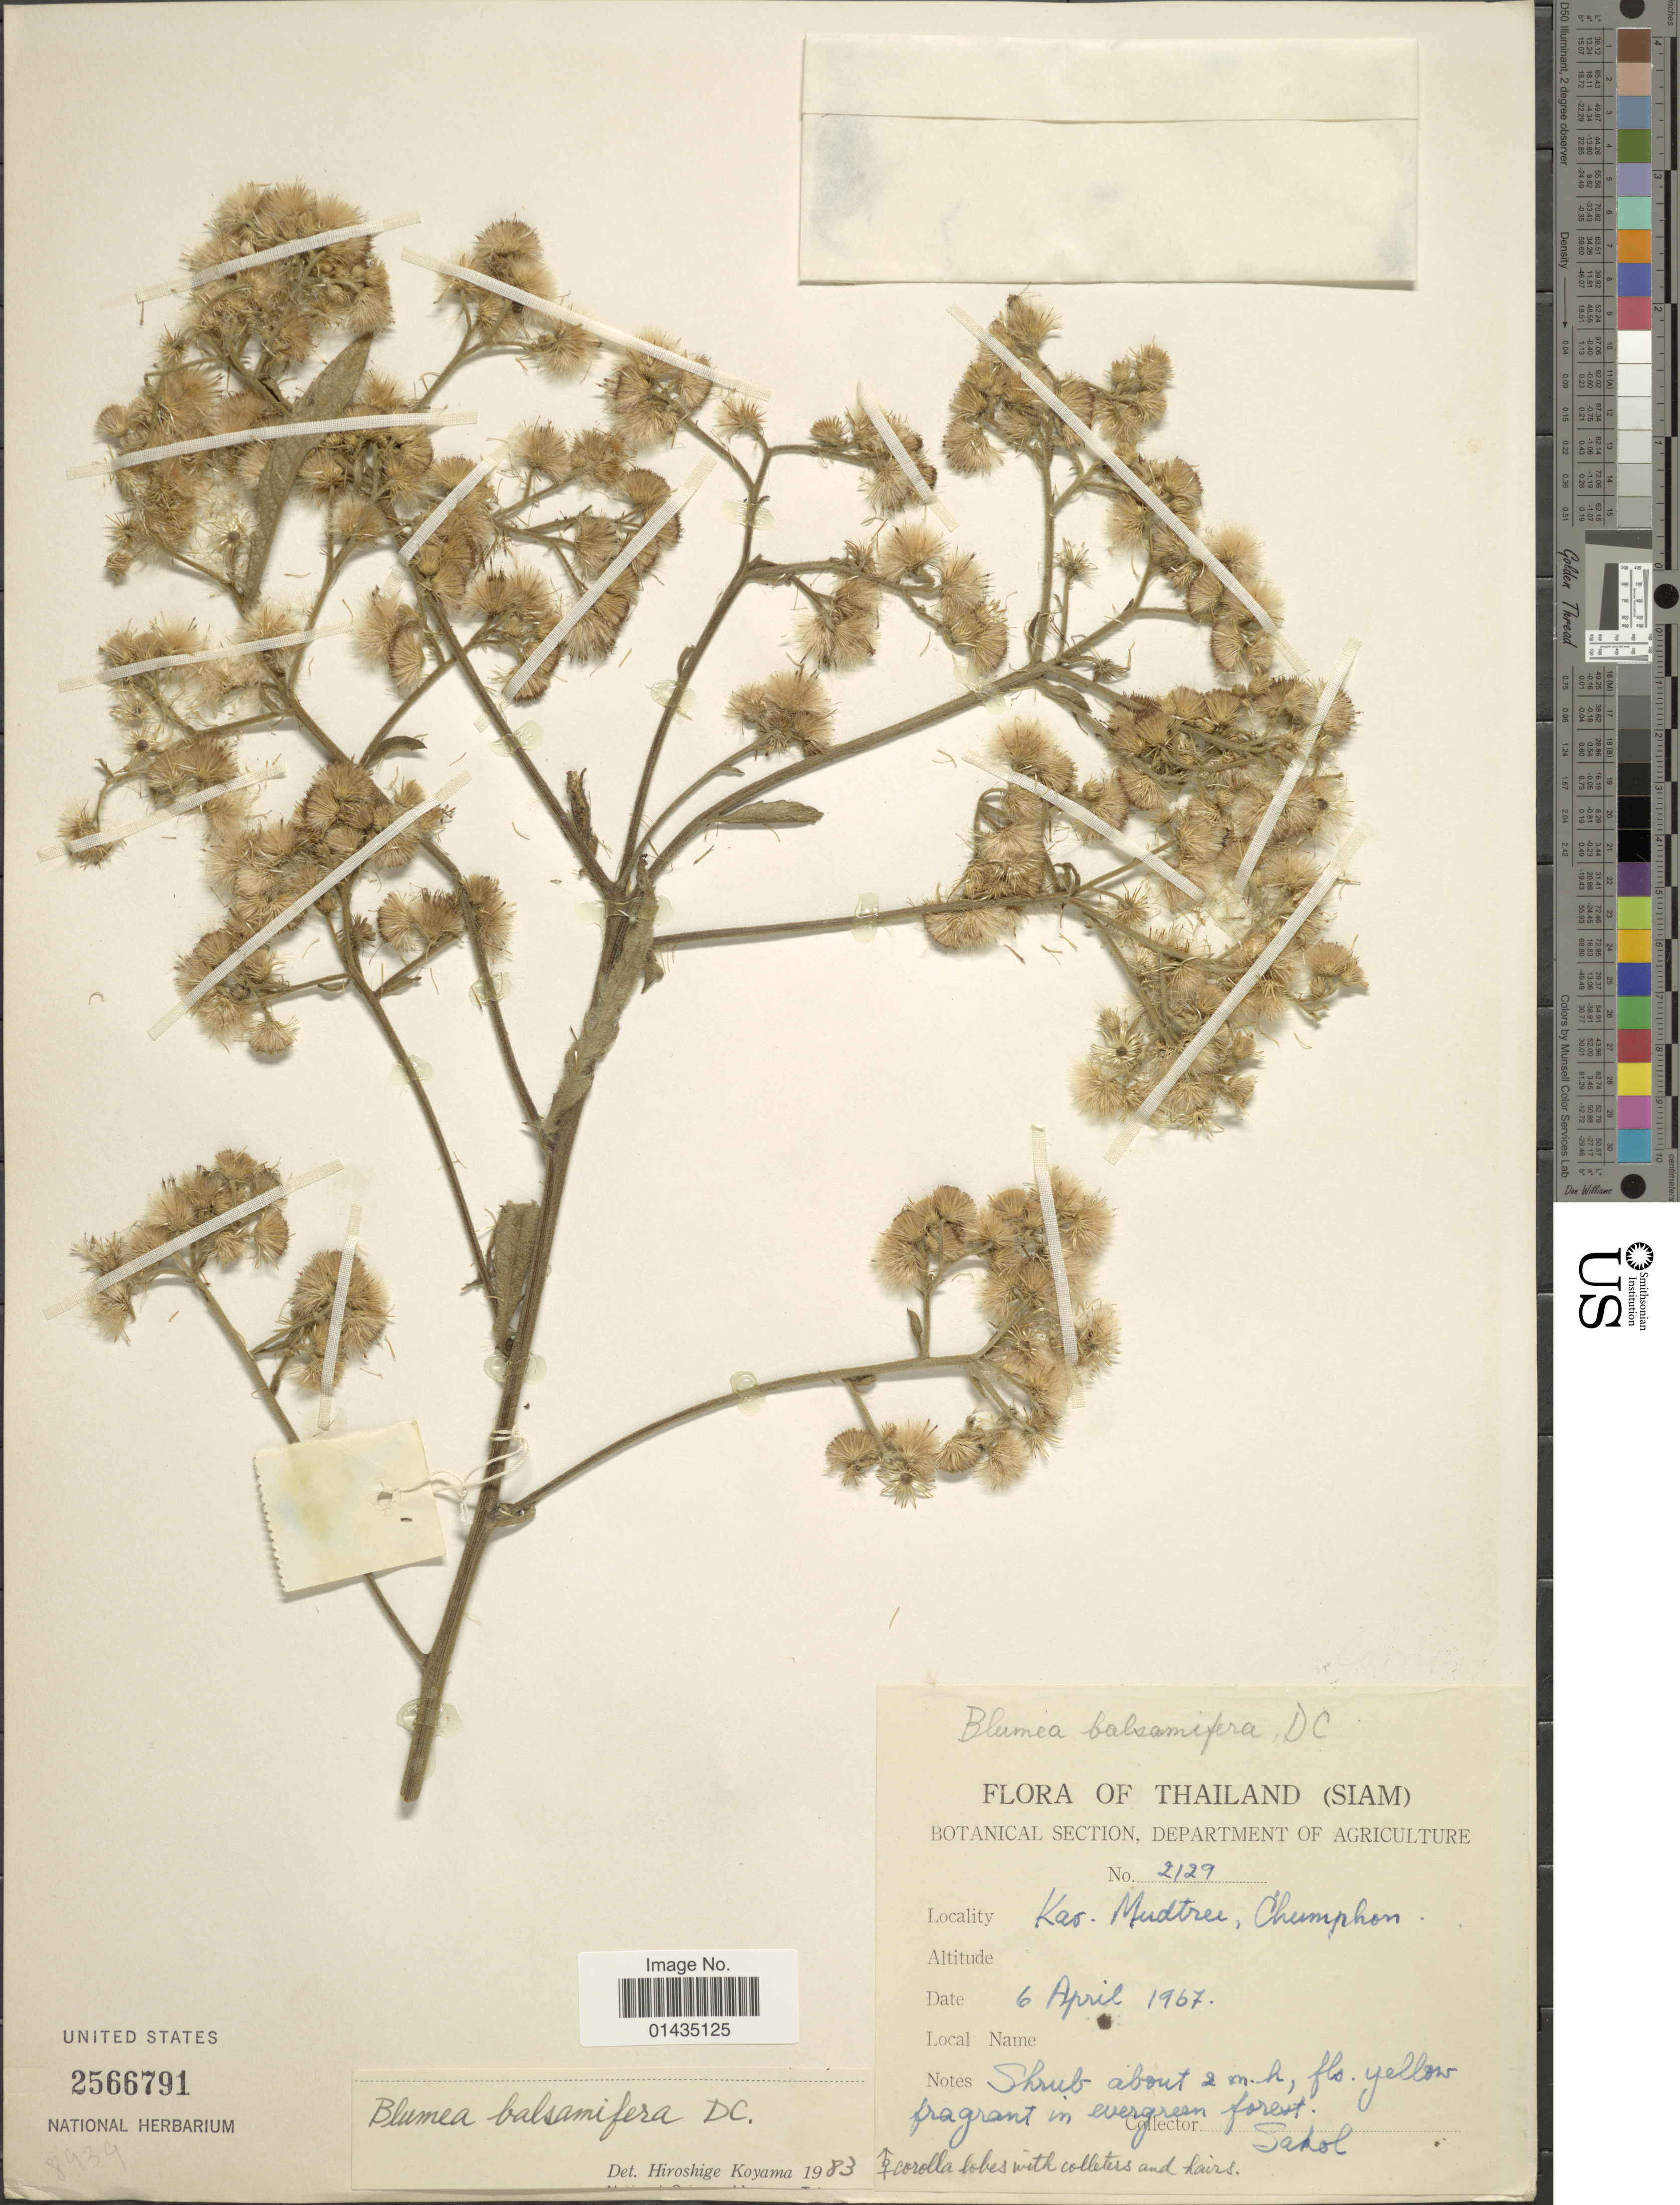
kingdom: Plantae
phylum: Tracheophyta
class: Magnoliopsida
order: Asterales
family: Asteraceae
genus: Blumea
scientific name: Blumea balsamifera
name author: (L.) DC.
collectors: Sahol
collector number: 2129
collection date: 1967-04-06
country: Thailand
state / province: Chumpon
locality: Kao. Mudtree, Chumphon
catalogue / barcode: US 2566791